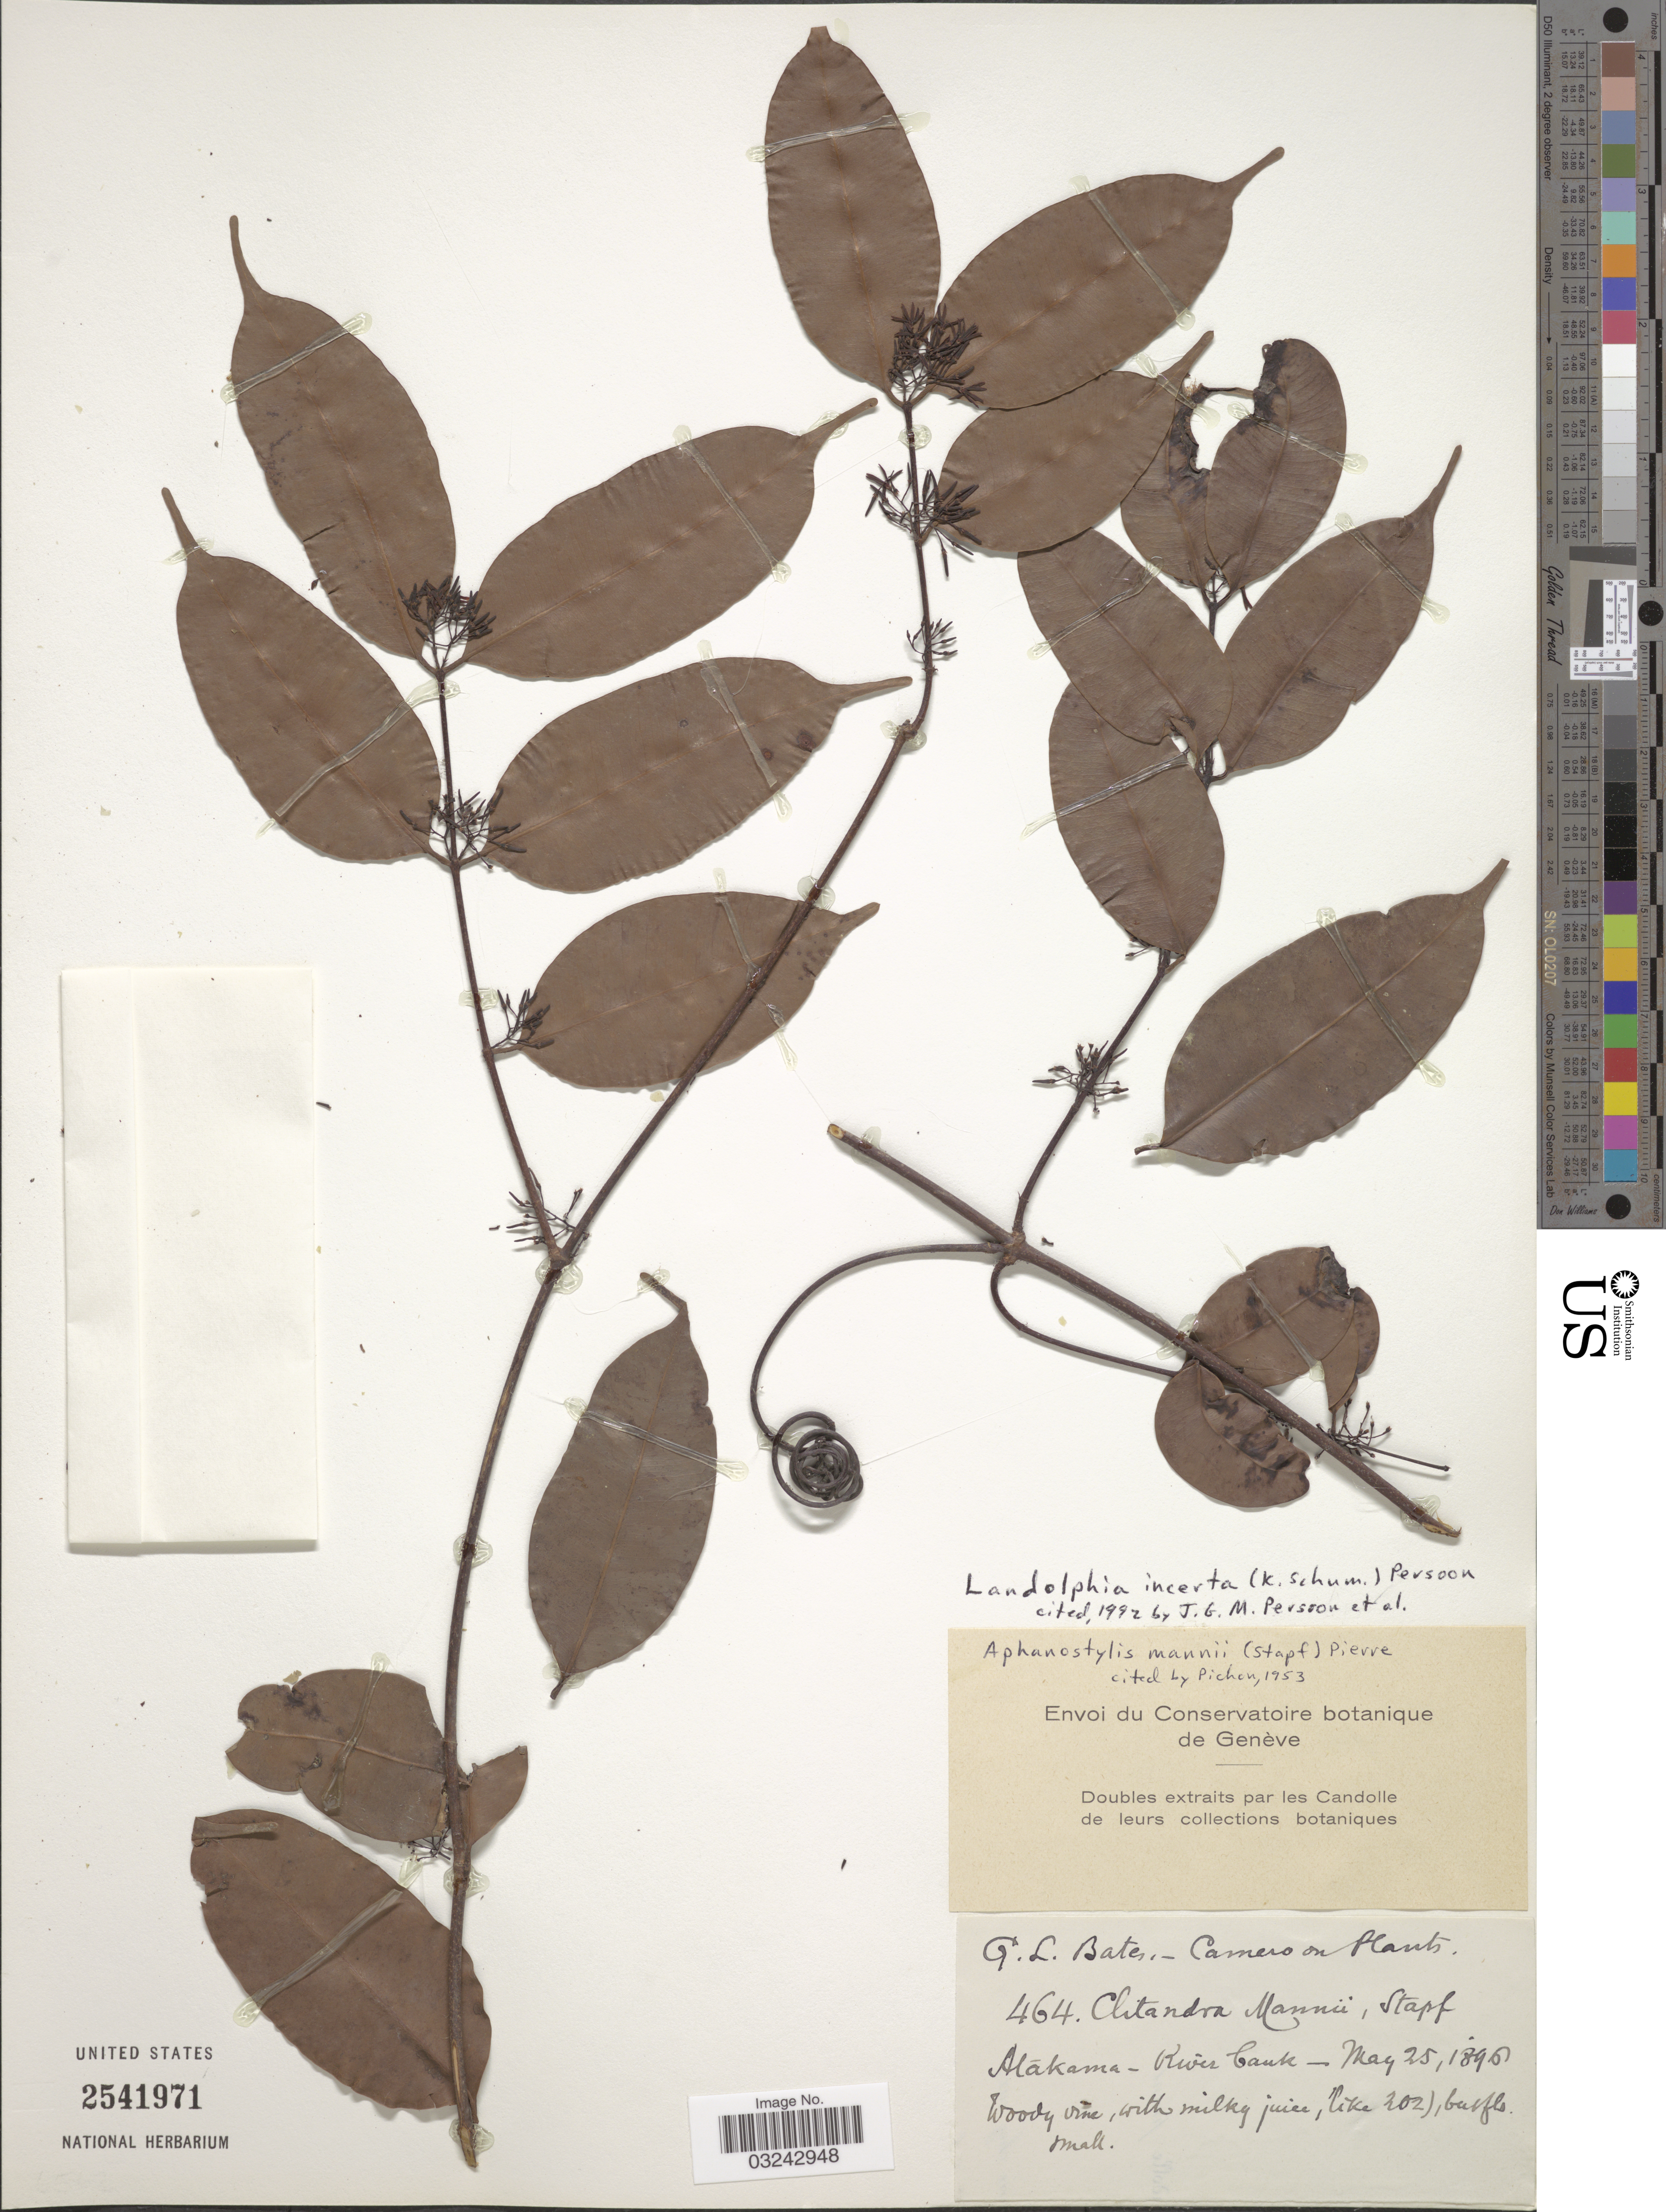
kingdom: Plantae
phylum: Tracheophyta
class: Magnoliopsida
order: Gentianales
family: Apocynaceae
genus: Landolphia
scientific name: Landolphia incerta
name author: (K. Schum.) J.G.M. Pers.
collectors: G. Bates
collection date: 1896-05-25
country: Cameroon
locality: Alákama - River bank.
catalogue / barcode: US 2541971